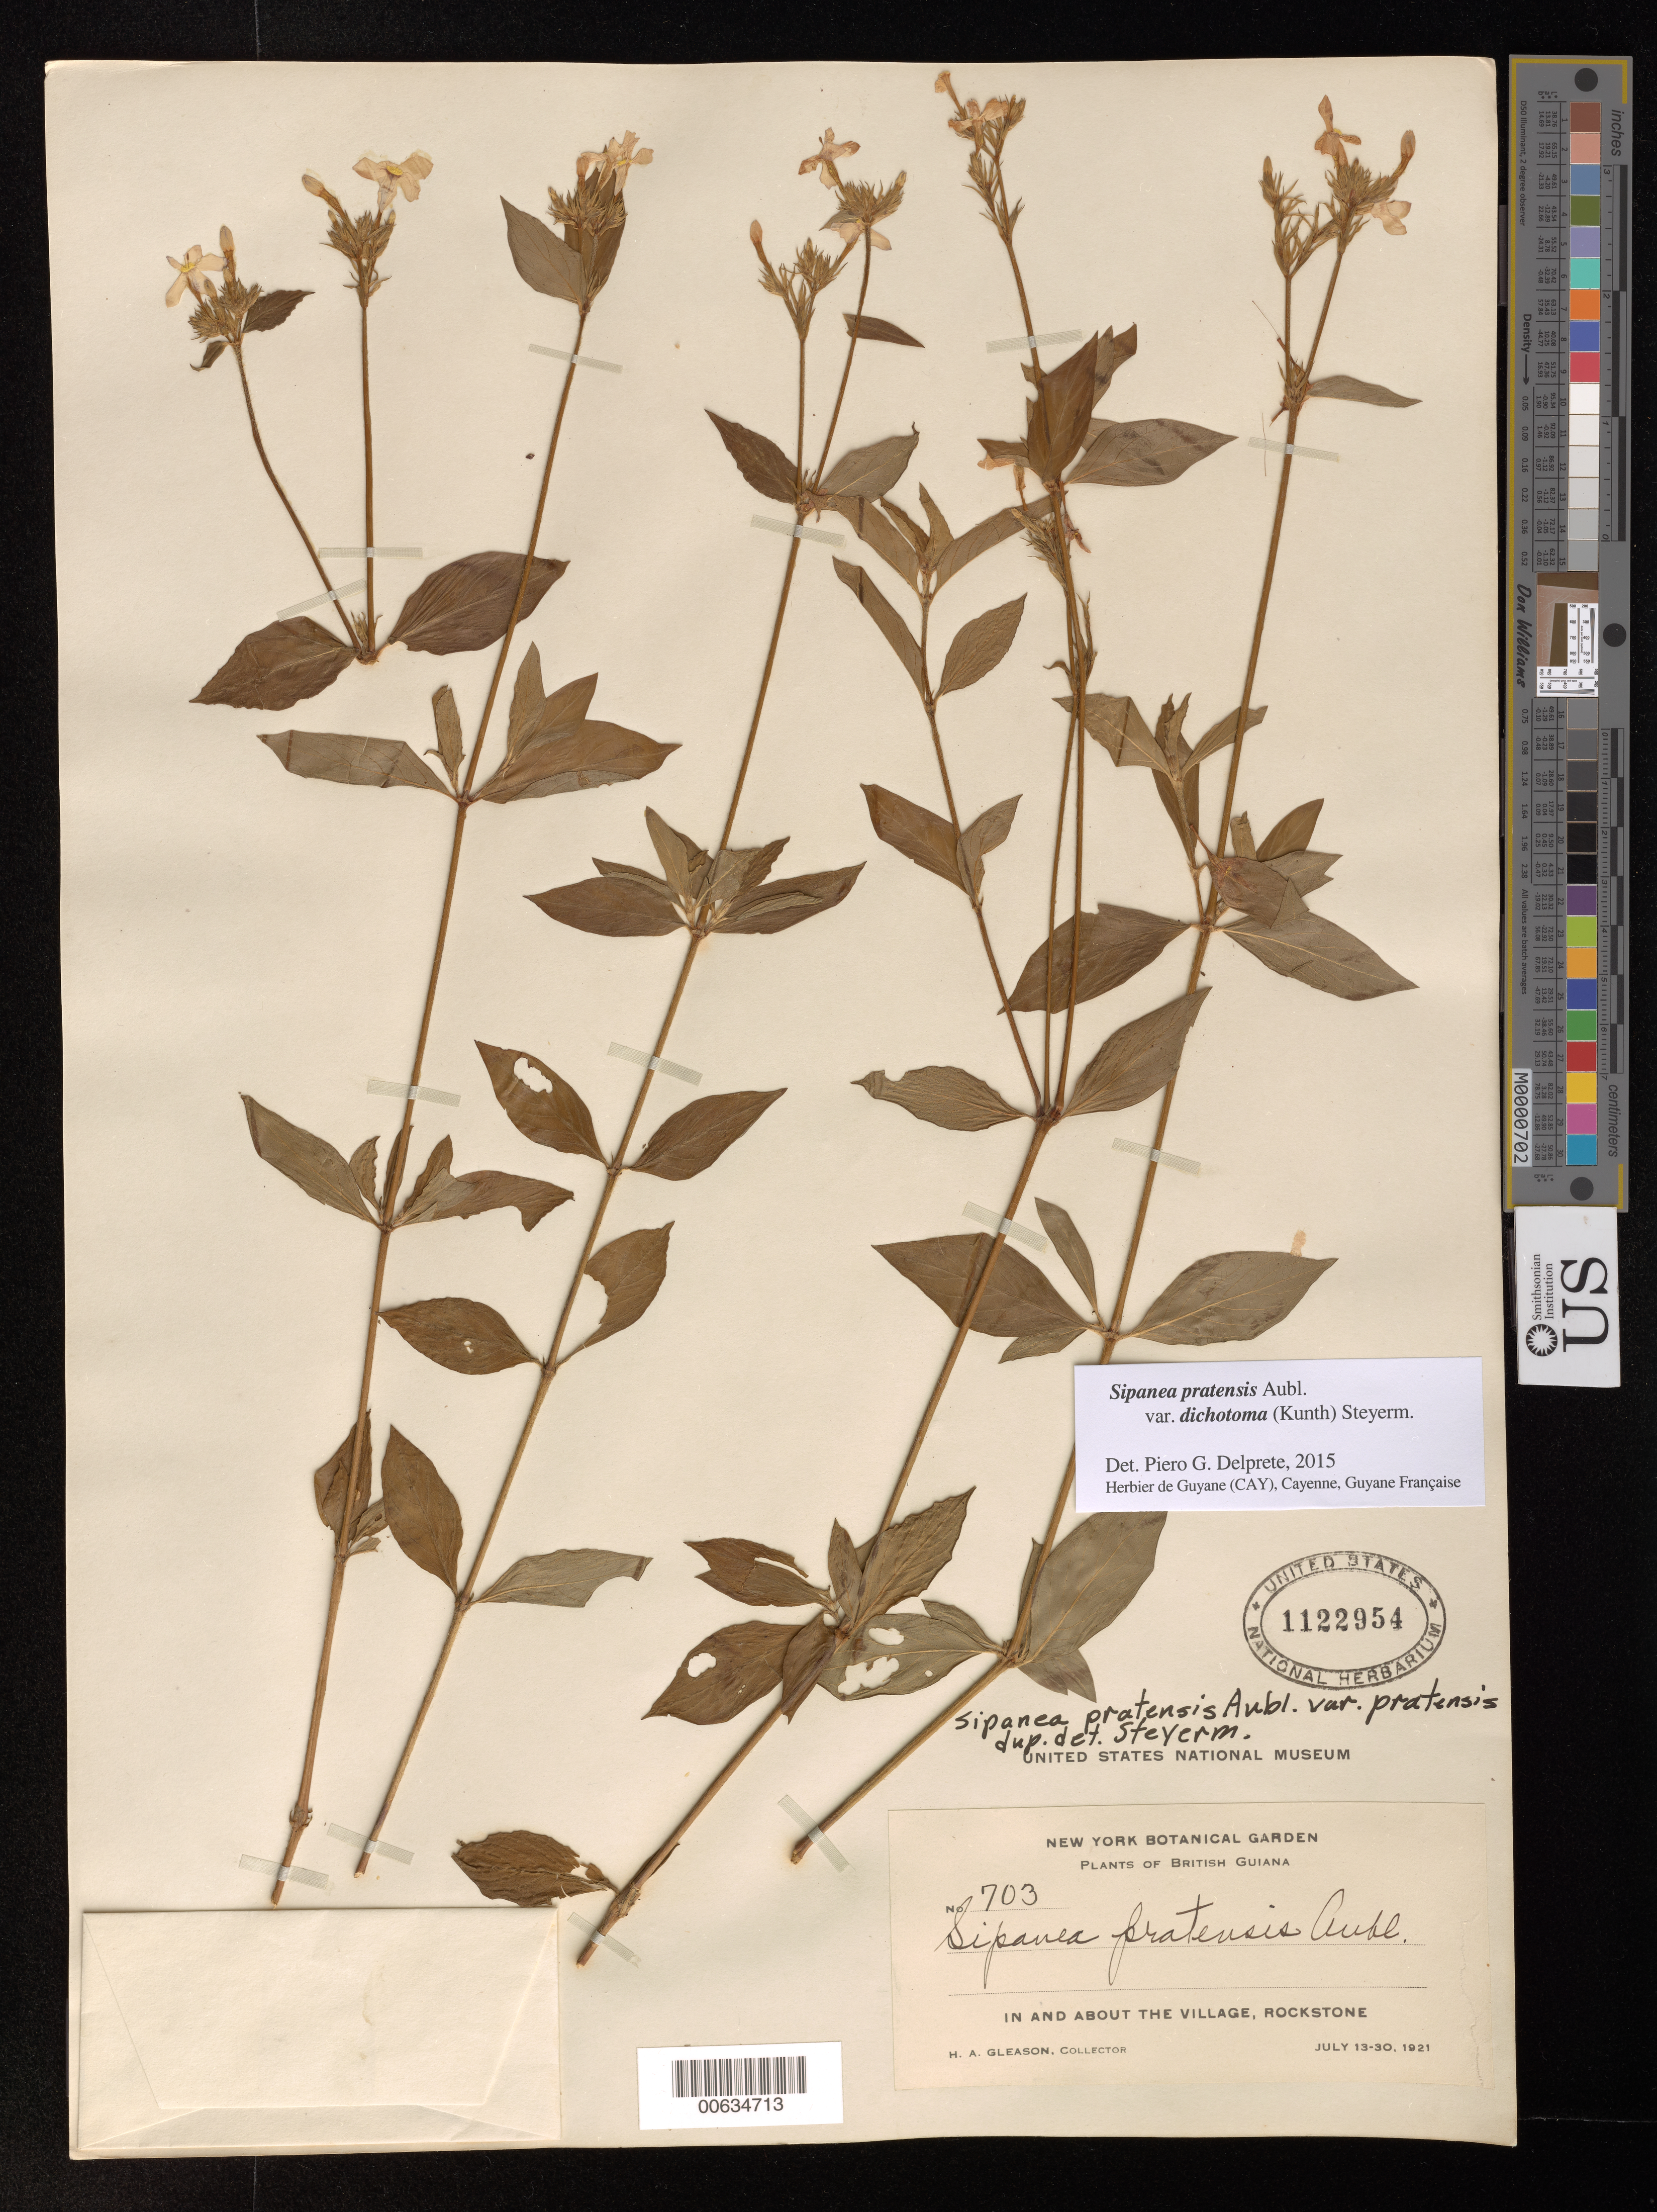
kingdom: Plantae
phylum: Tracheophyta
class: Magnoliopsida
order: Gentianales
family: Rubiaceae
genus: Sipanea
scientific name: Sipanea pratensis var. dichotoma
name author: (Kunth) Steyerm.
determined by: Delprete, P. G., Herb. de Guyane Cay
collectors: H. A. Gleason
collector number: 703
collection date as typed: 15-Jul-21 to 1-Aug-21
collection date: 1921-07-15/1921-08-01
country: Guyana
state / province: U. Demerara-Berbice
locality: Rockstone, in and about the village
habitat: Dense upland forest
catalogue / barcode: US 1122954